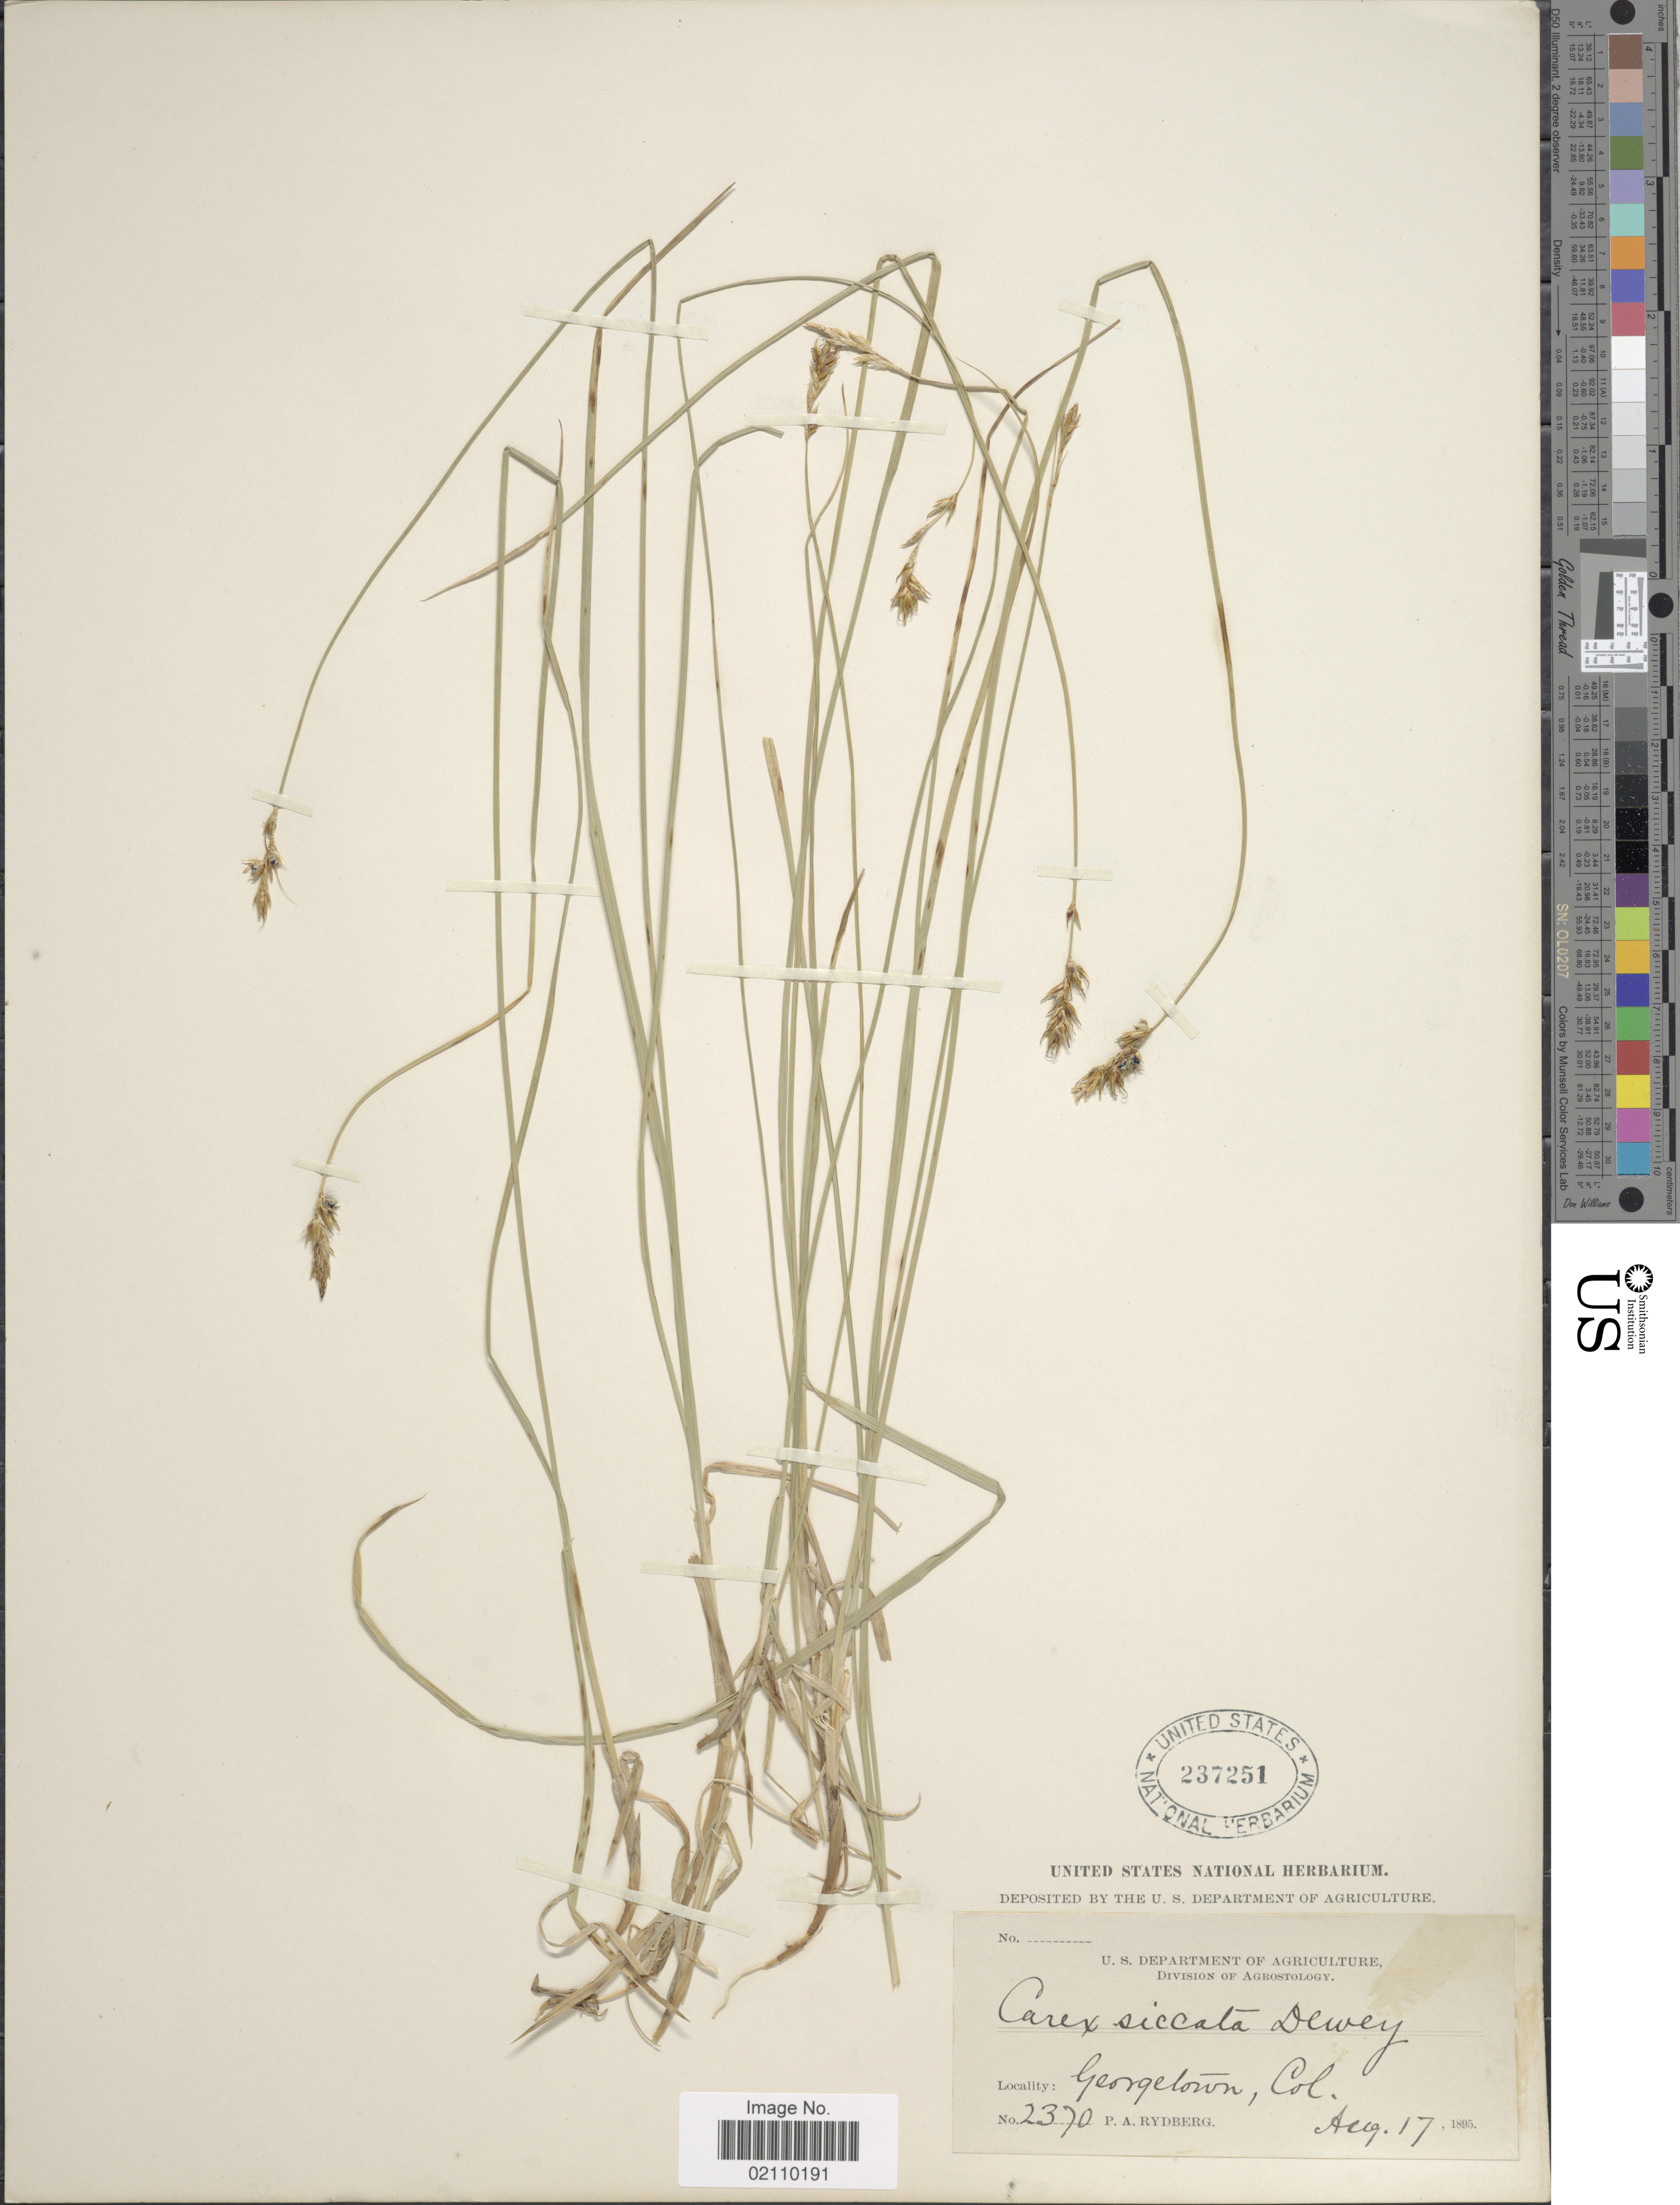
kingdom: Plantae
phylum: Tracheophyta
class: Liliopsida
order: Poales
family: Cyperaceae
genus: Carex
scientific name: Carex siccata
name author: Dewey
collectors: P. A. Rydberg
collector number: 2370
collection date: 1895-08-17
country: United States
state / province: Colorado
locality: Georgetown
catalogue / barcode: US 237251